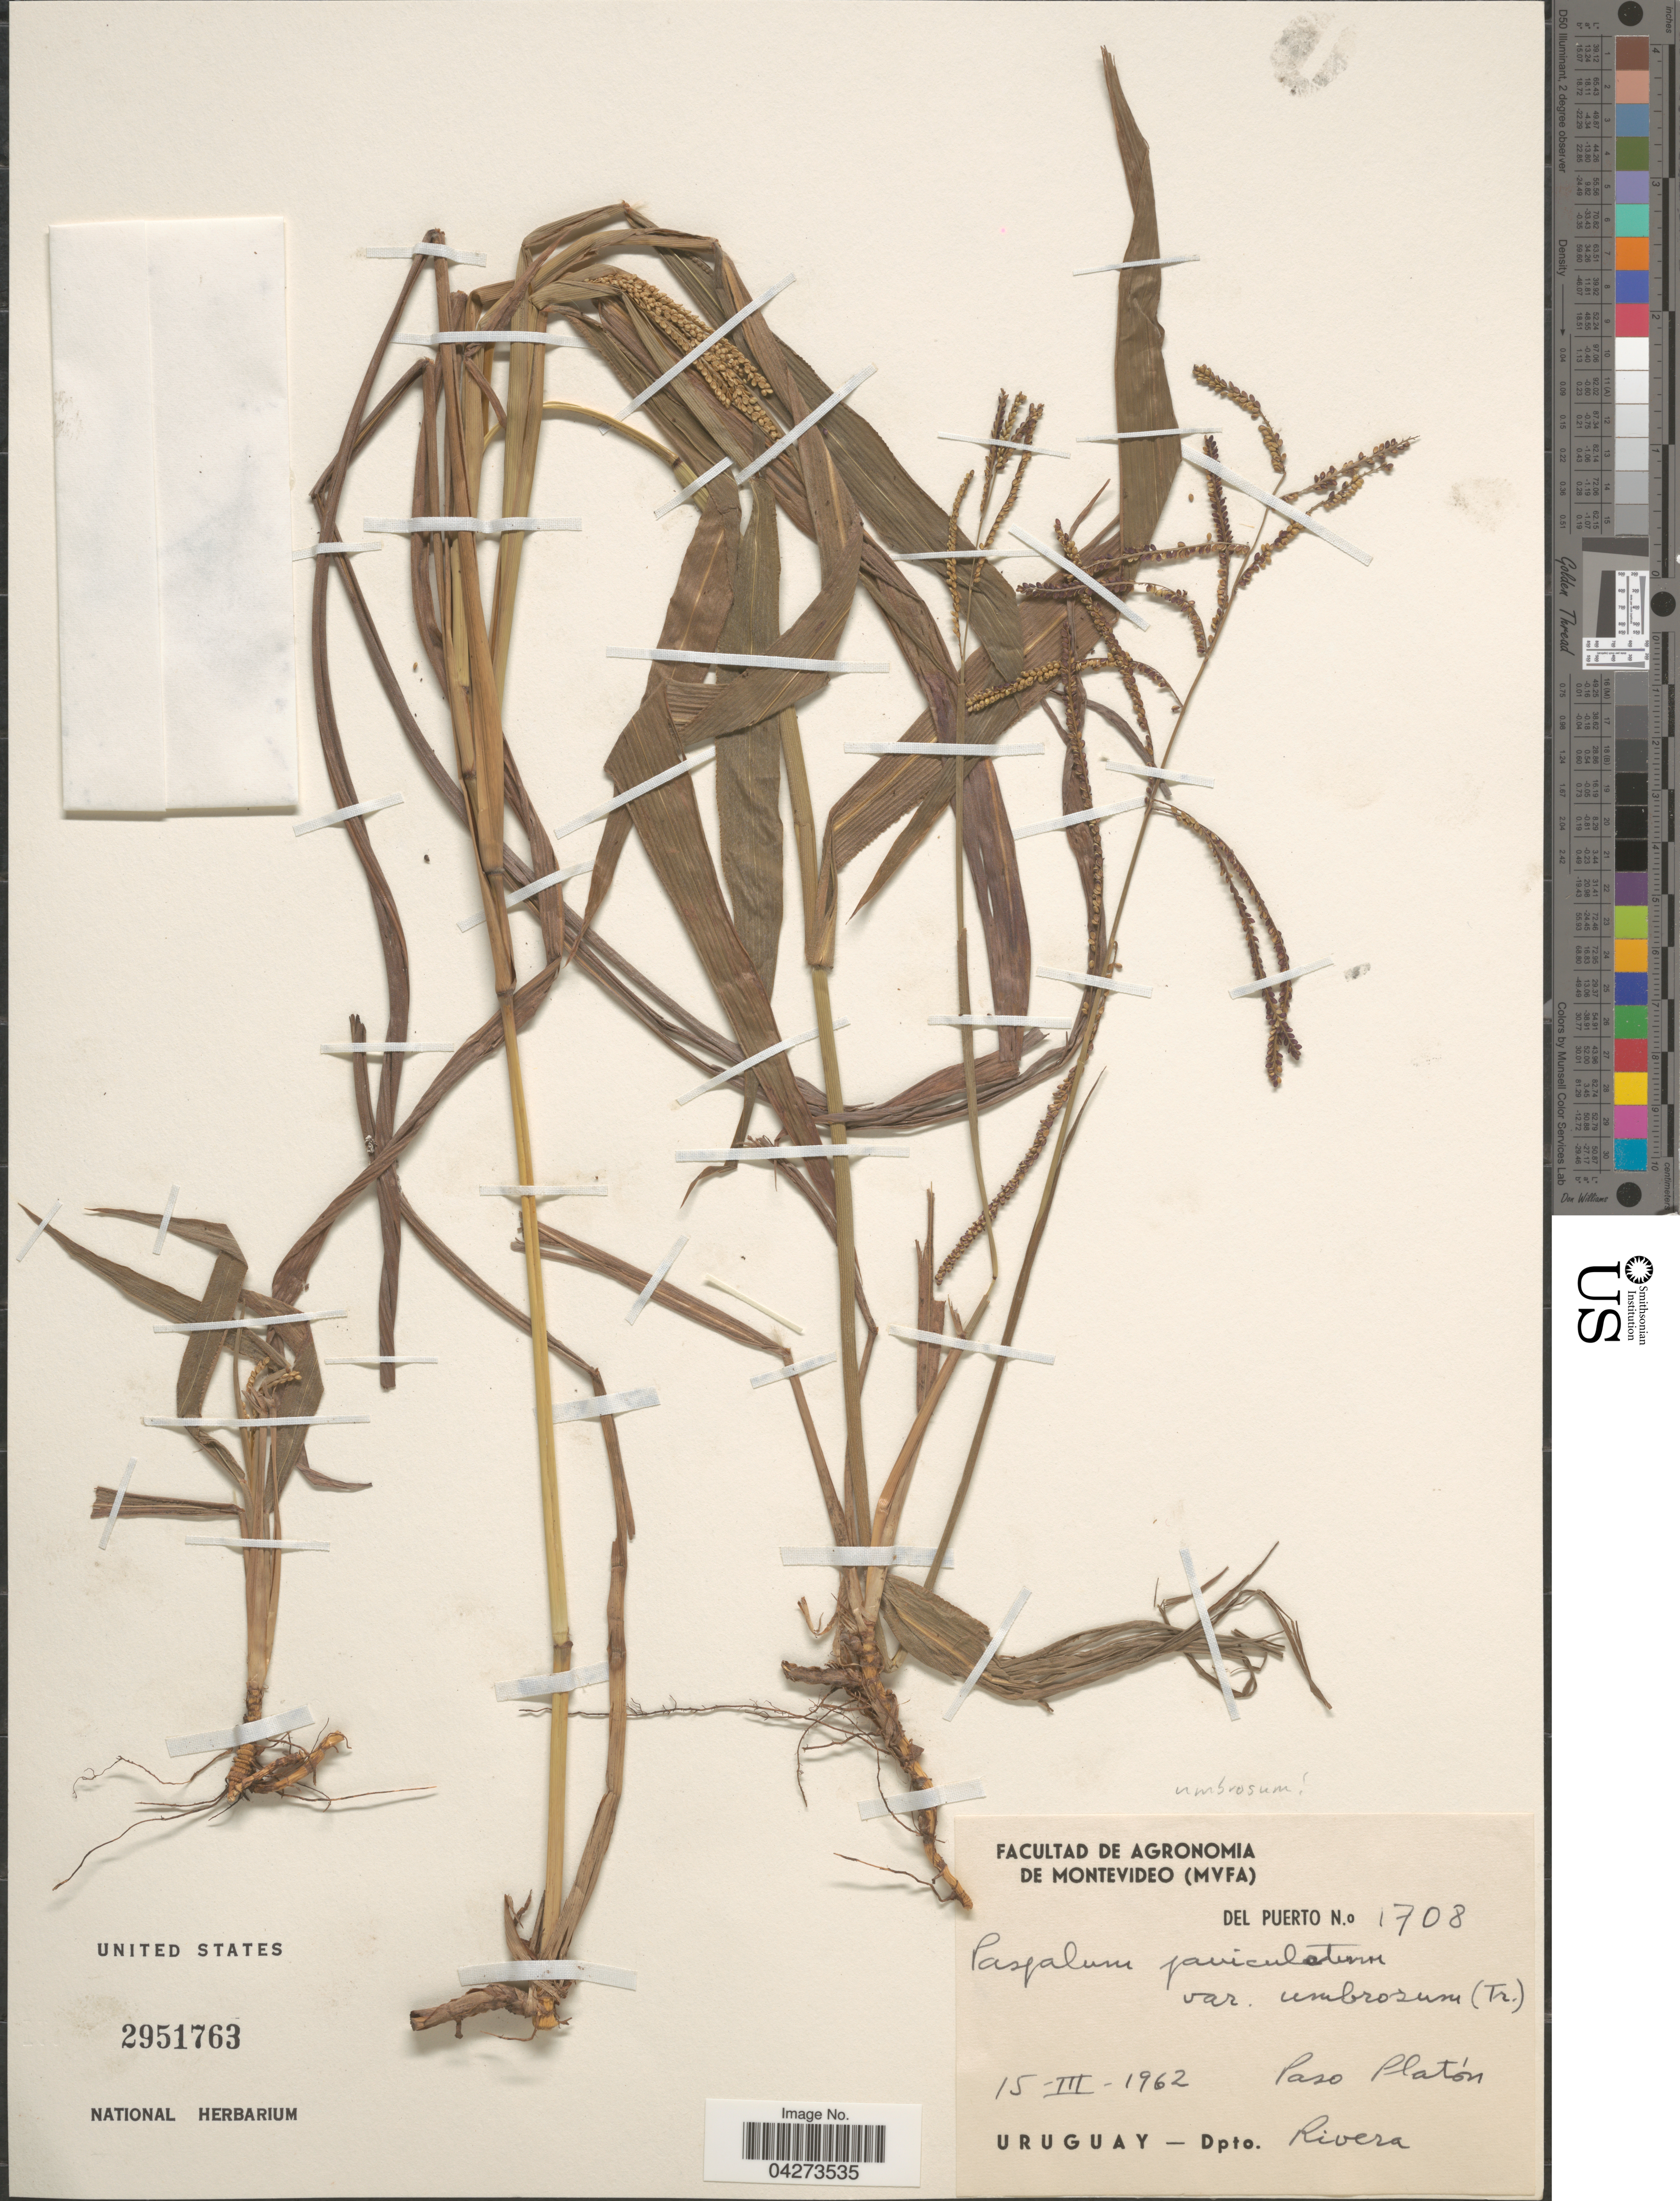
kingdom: Plantae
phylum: Tracheophyta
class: Liliopsida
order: Poales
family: Poaceae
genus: Paspalum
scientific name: Paspalum paniculatum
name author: L.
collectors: Del Puerto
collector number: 1708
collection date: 1962-03-15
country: Uruguay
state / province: Rivera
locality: Paso Platón. Dpto. Rivera.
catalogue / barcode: US 2951763